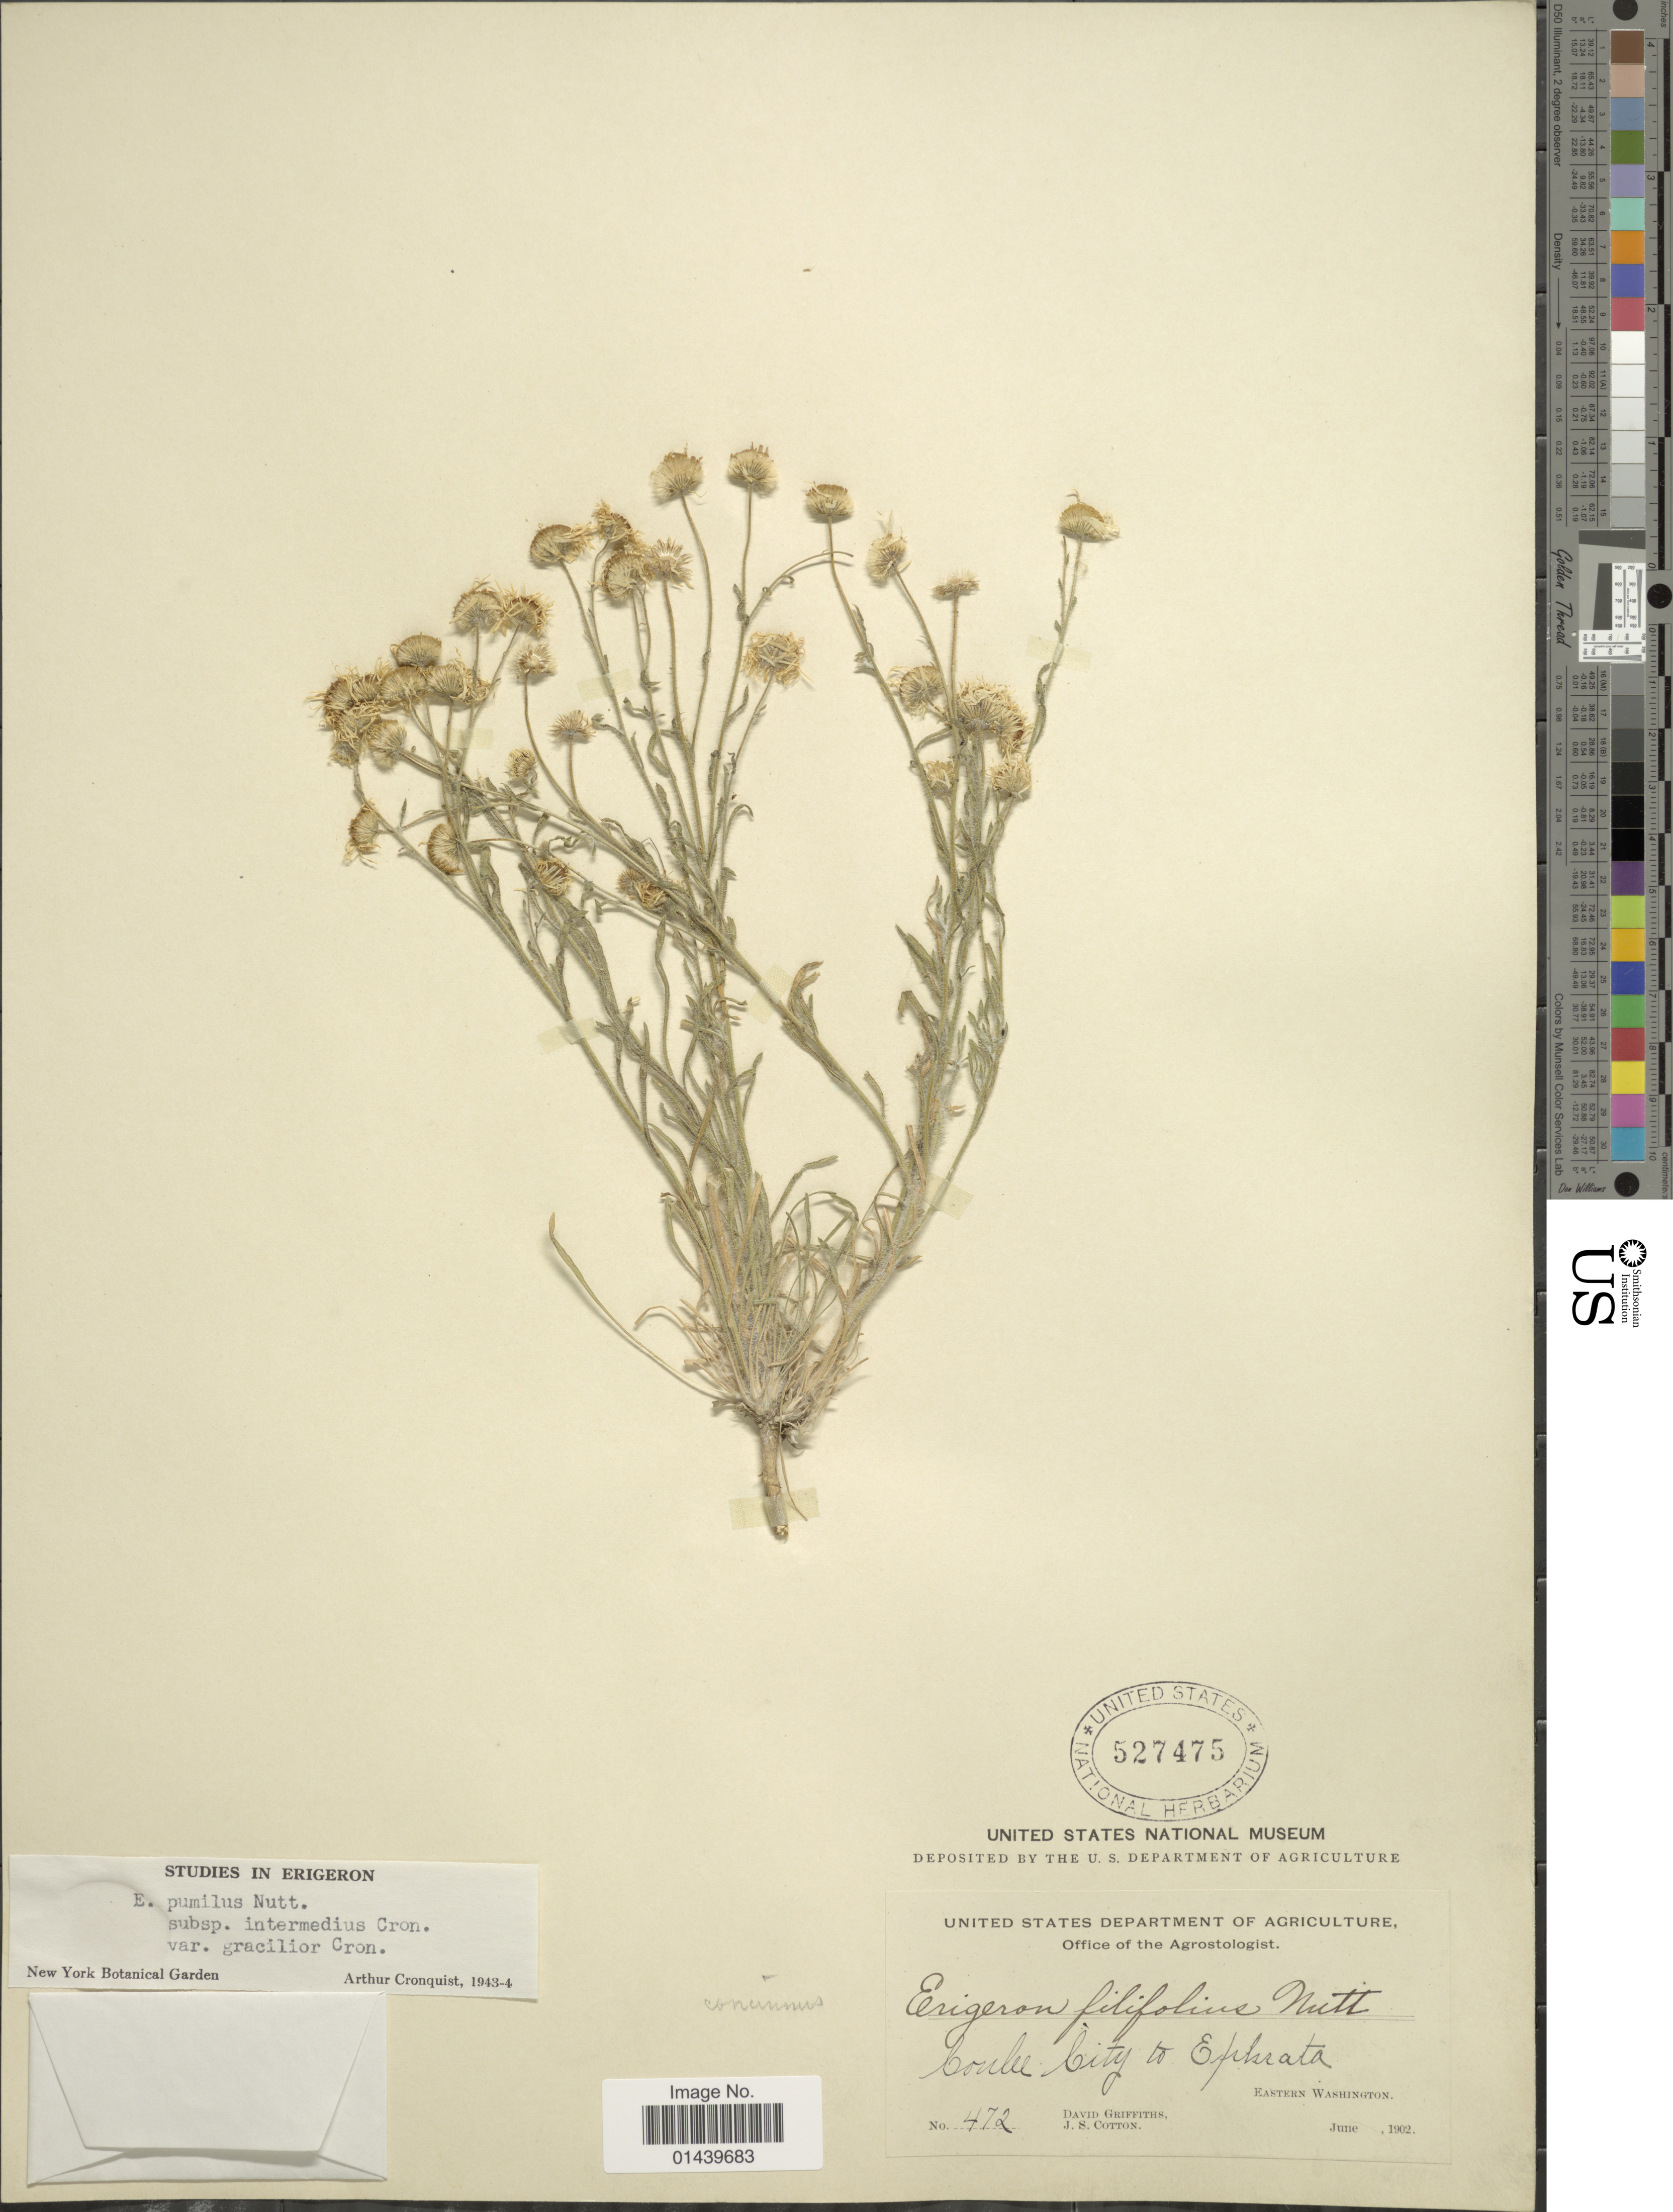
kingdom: Plantae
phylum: Tracheophyta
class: Magnoliopsida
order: Asterales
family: Asteraceae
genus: Erigeron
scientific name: Erigeron pumilus var. gracilior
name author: Cronq.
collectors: D. Griffiths & J. S. Cotton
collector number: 472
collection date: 1902-06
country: United States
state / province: Washington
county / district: Grant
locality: Coulee City to Ephrata. Eastern Washington.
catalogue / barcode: US 527475